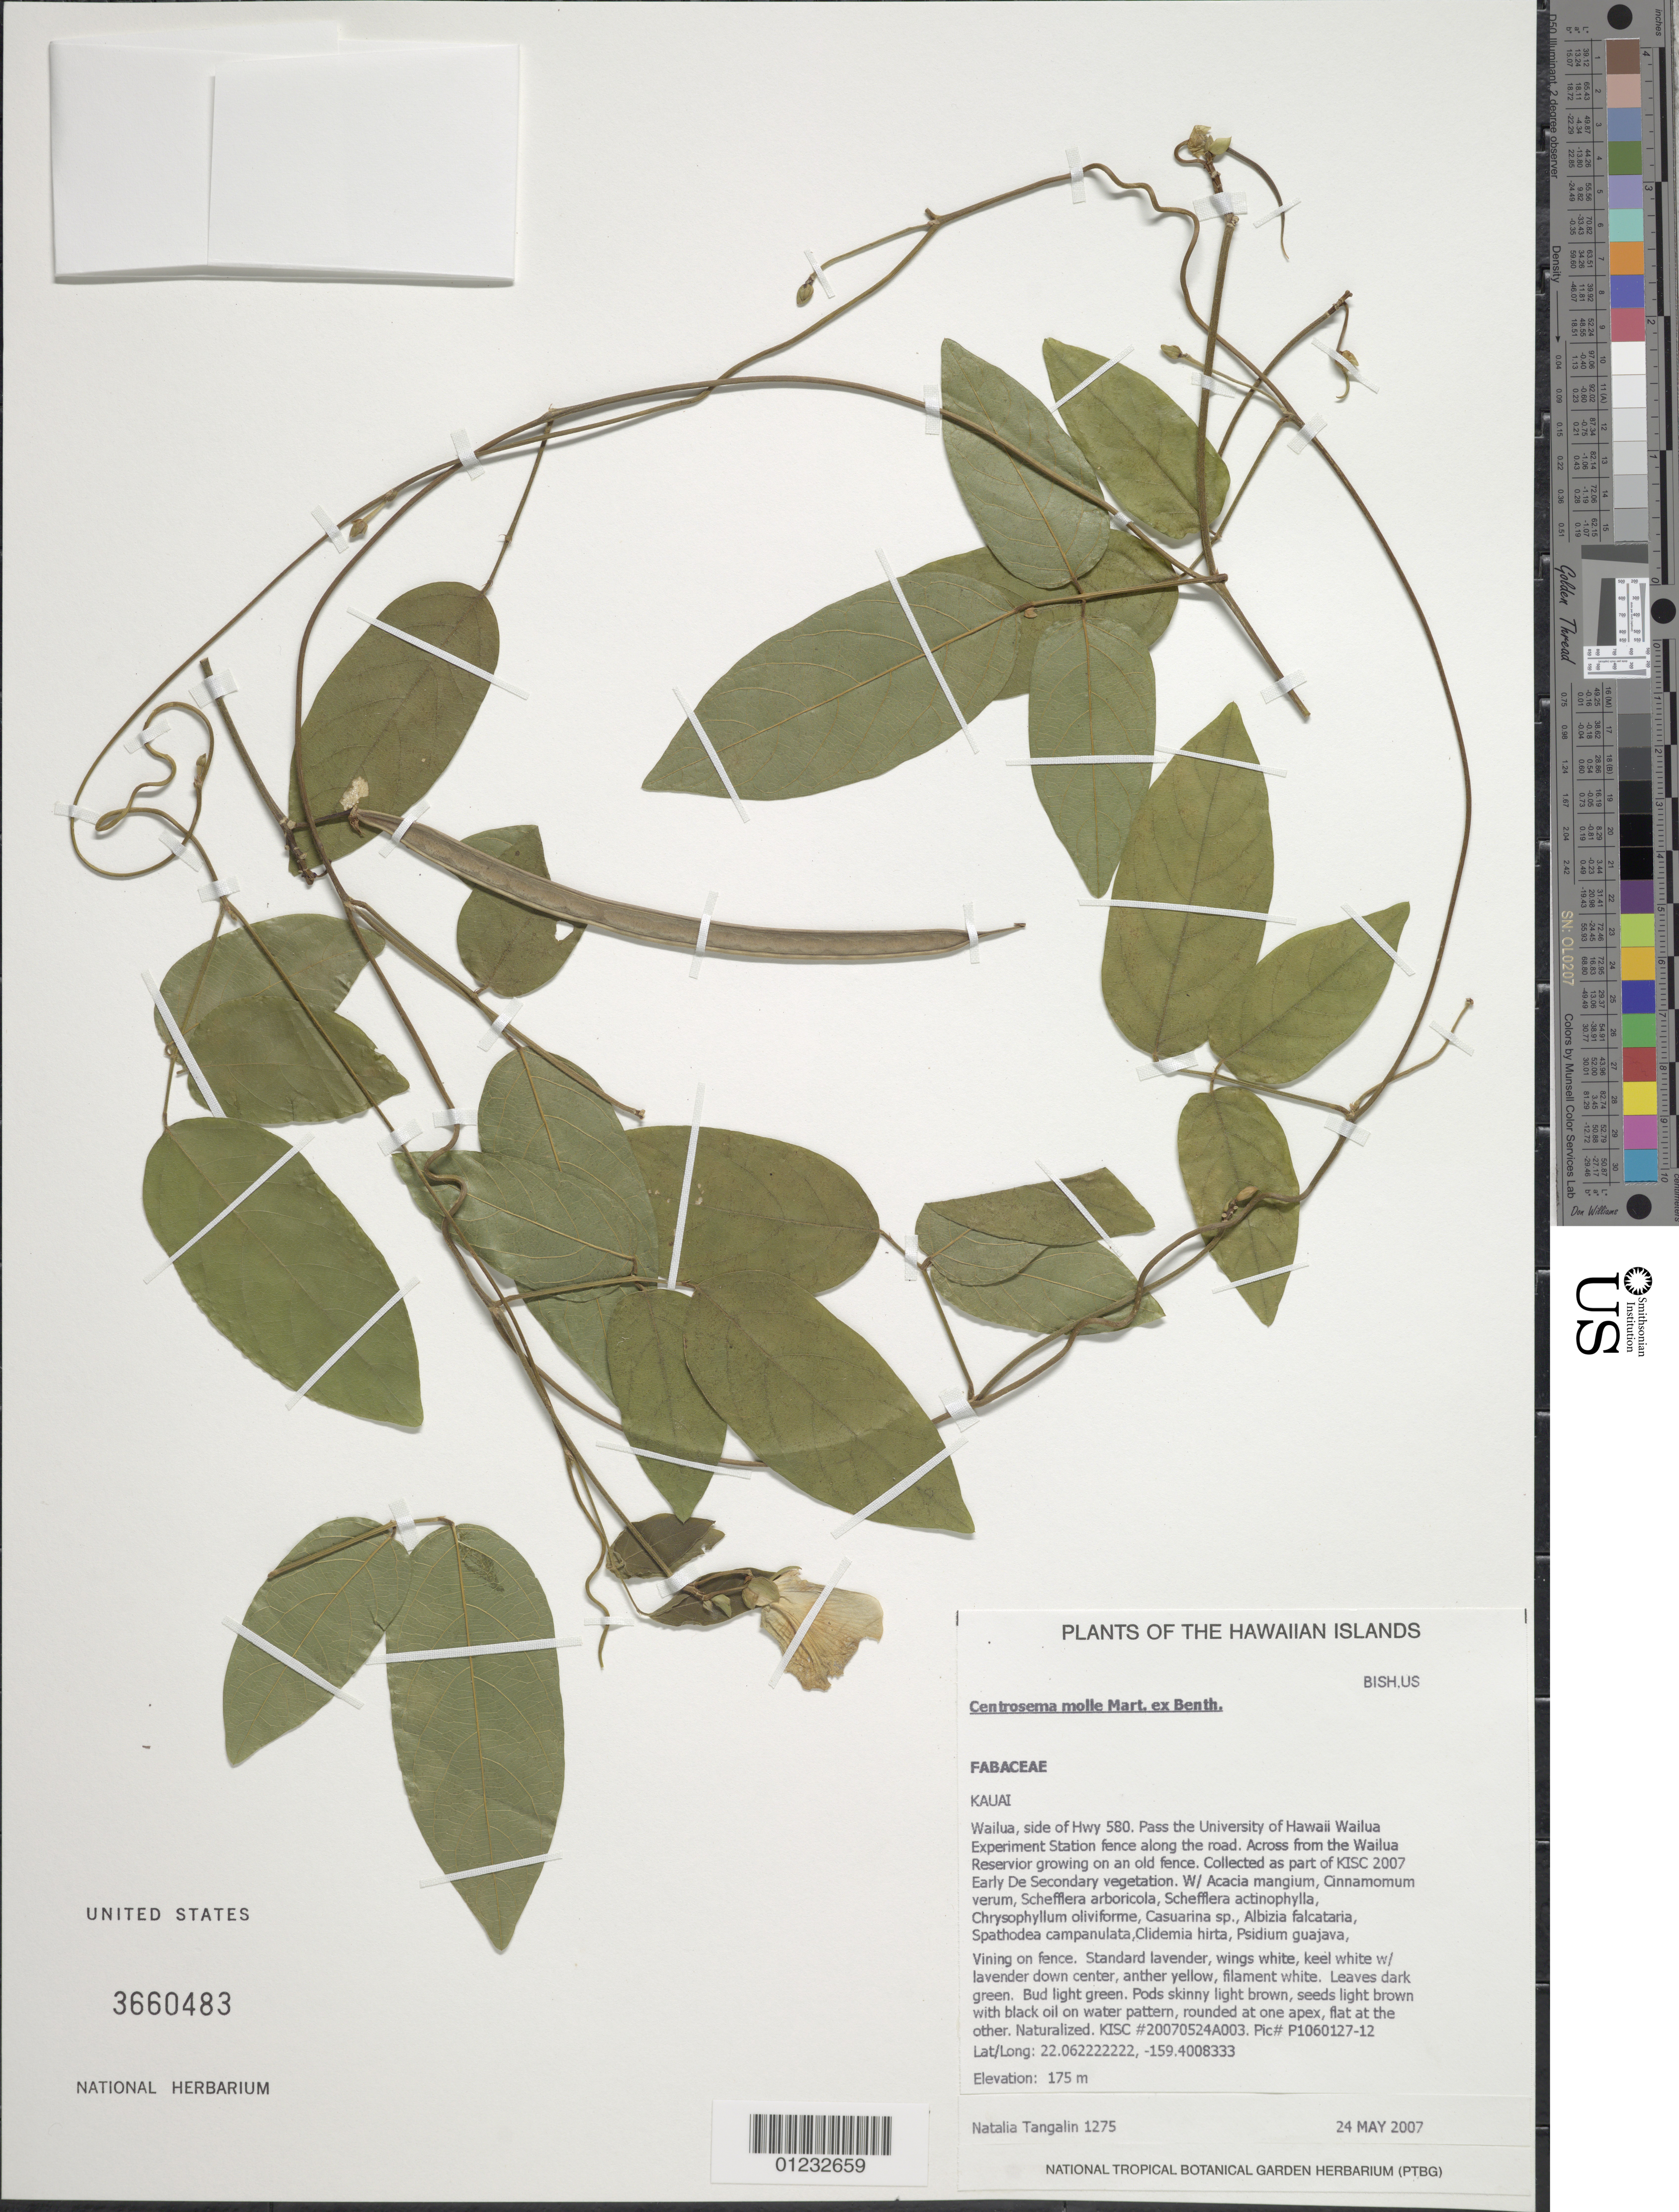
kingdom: Plantae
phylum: Tracheophyta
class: Magnoliopsida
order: Fabales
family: Fabaceae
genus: Centrosema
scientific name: Centrosema molle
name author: Mart. ex Benth.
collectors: N. Tangalin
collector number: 1275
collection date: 2007-05-24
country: United States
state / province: Hawaii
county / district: Kauai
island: Kaua'i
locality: Wailua, Side of Hwy. 580, past the University of Hawaii Wailua Experiment Station fence along the road, across from the Wailua Reservoir growing on an old fence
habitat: Early secondary vegetation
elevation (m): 175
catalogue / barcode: US 3660483